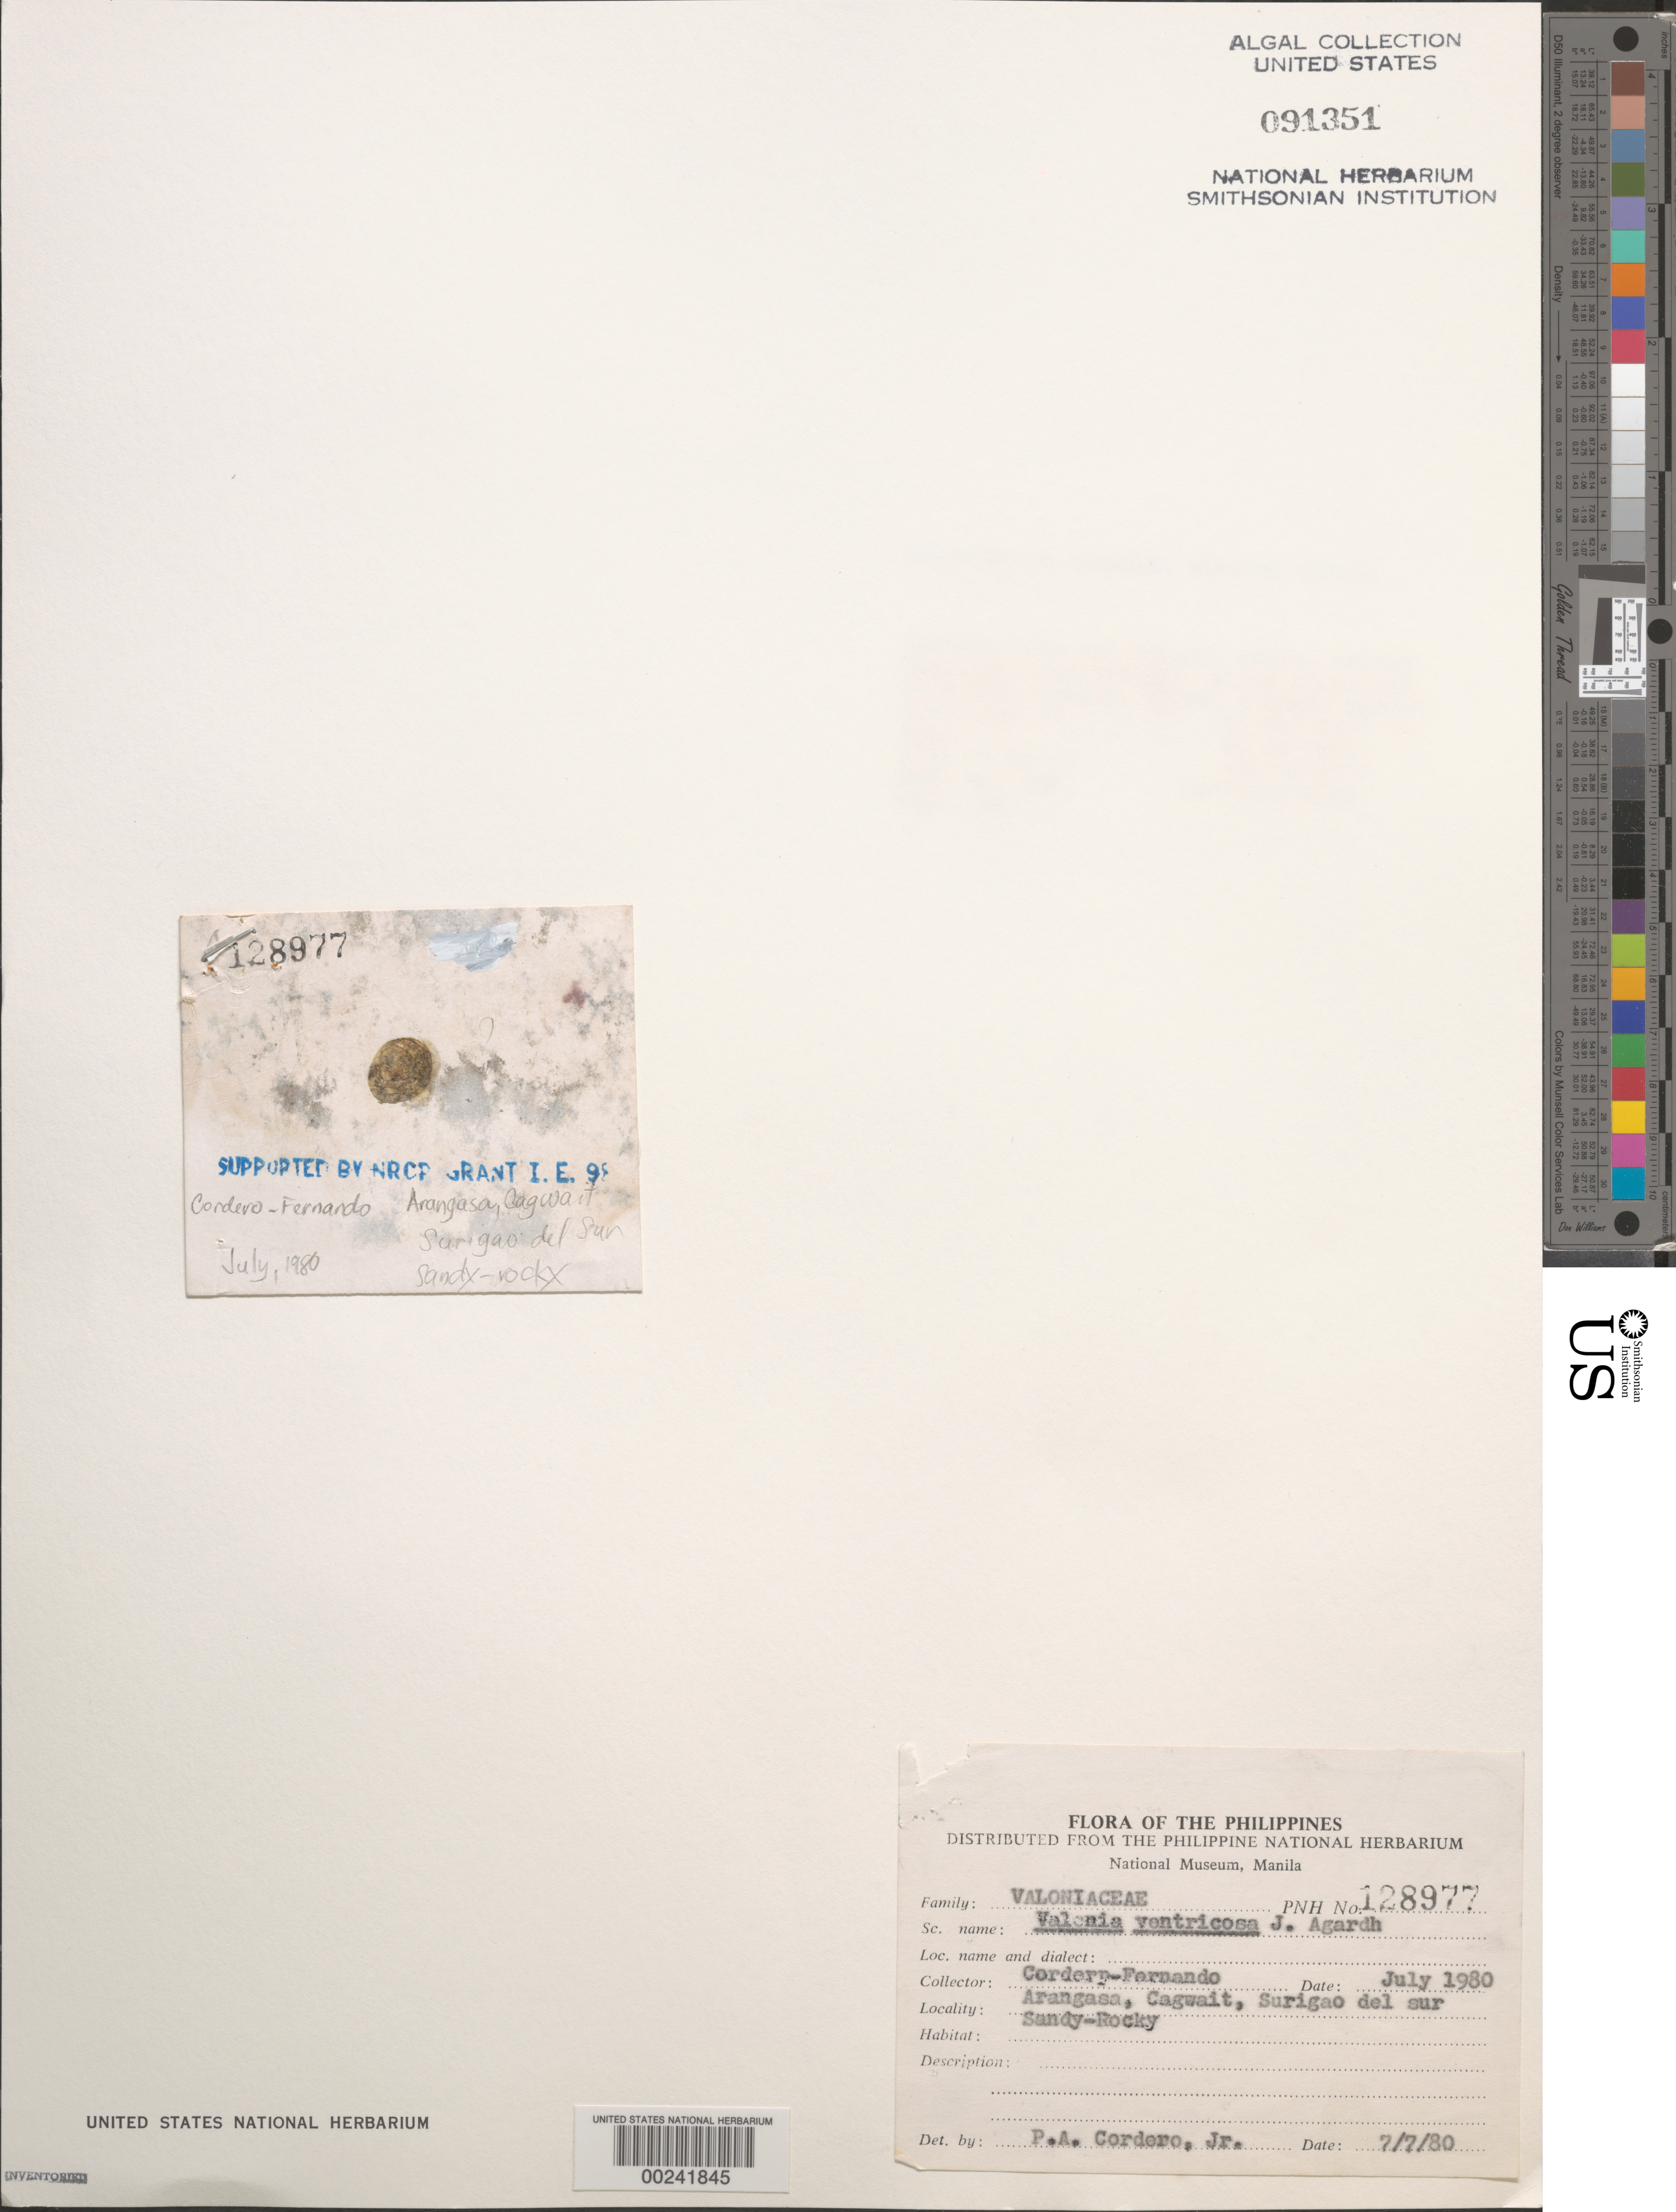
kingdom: Plantae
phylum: Chlorophyta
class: Ulvophyceae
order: Siphonocladales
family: Valoniaceae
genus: Valonia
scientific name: Valonia ventricosa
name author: J. Agardh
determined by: Cordero, P. A., Jr.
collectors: P. A. Cordero & O. Fernando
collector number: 128977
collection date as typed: Jul 1980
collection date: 1980-07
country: Philippines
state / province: Caraga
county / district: Surigao del Sur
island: Mindanao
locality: Arangasa, Cagwait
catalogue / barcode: US 91351